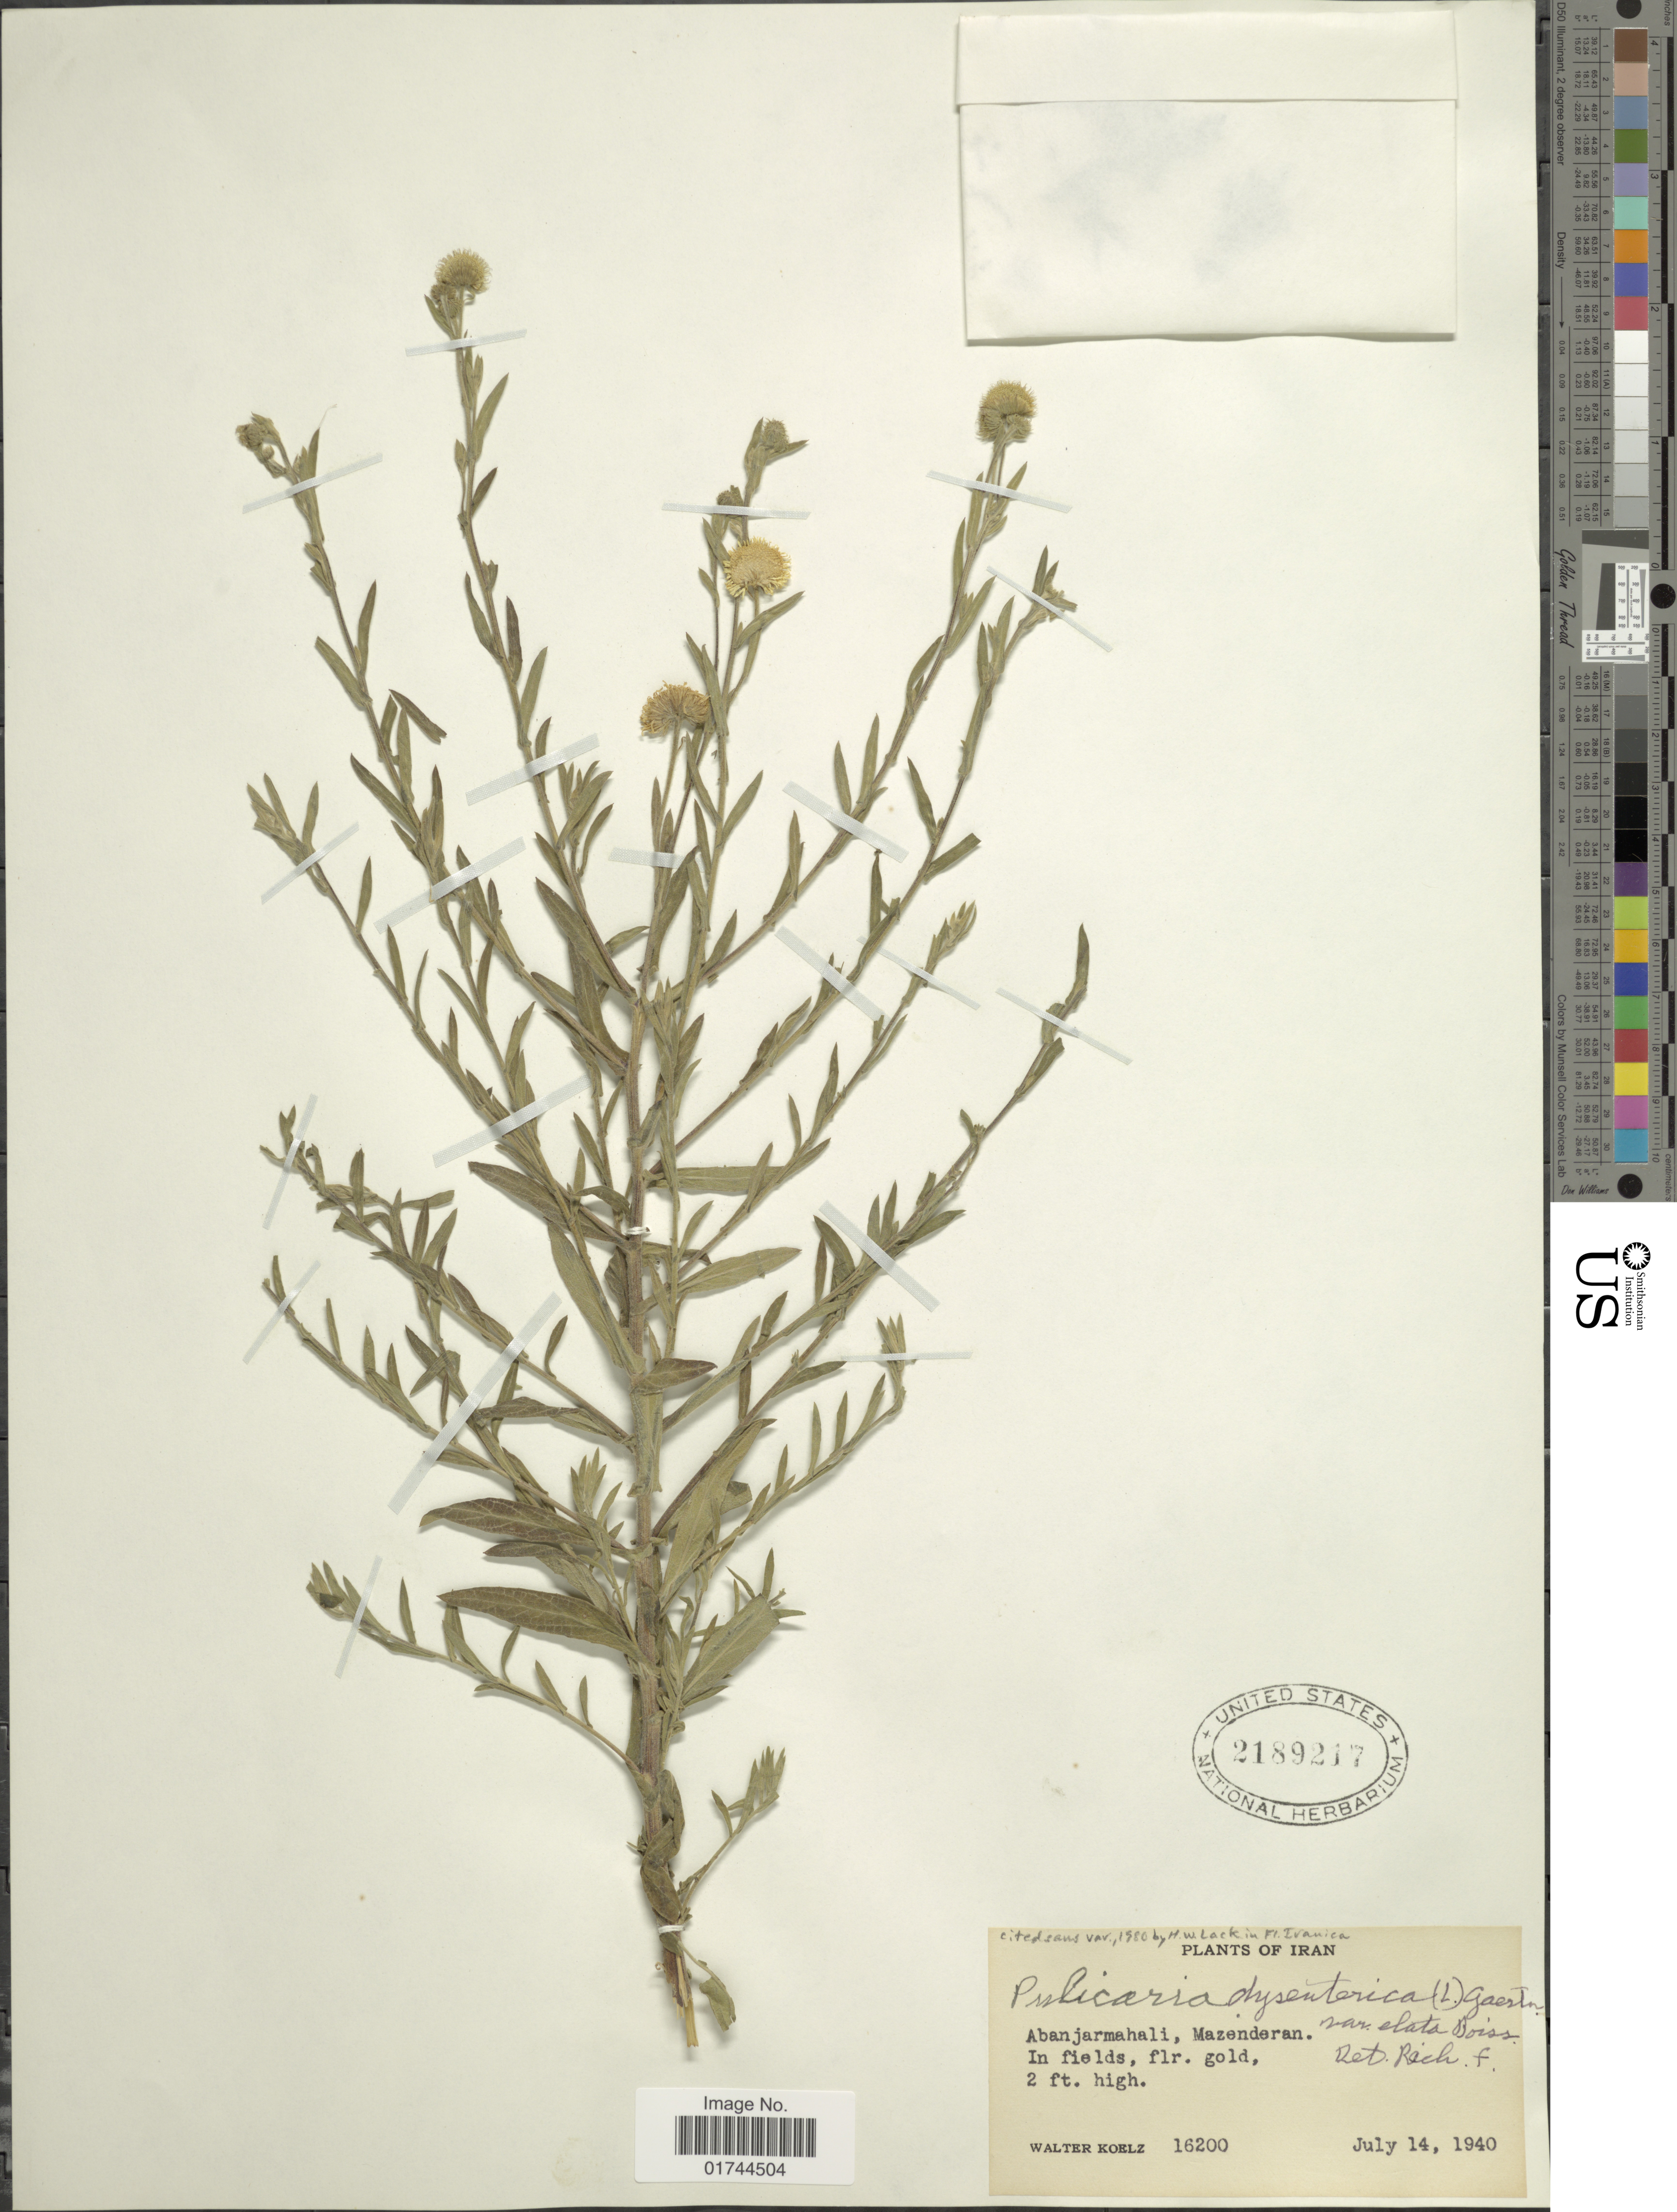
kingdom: Plantae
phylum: Tracheophyta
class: Magnoliopsida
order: Asterales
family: Asteraceae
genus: Pulicaria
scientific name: Pulicaria dysenterica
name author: (L.) Bernh.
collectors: W. N. Koelz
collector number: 16200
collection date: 1940-07-14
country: Iran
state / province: Mazandaran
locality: Abanjarmahali, Mazenderan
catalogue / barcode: US 2189217